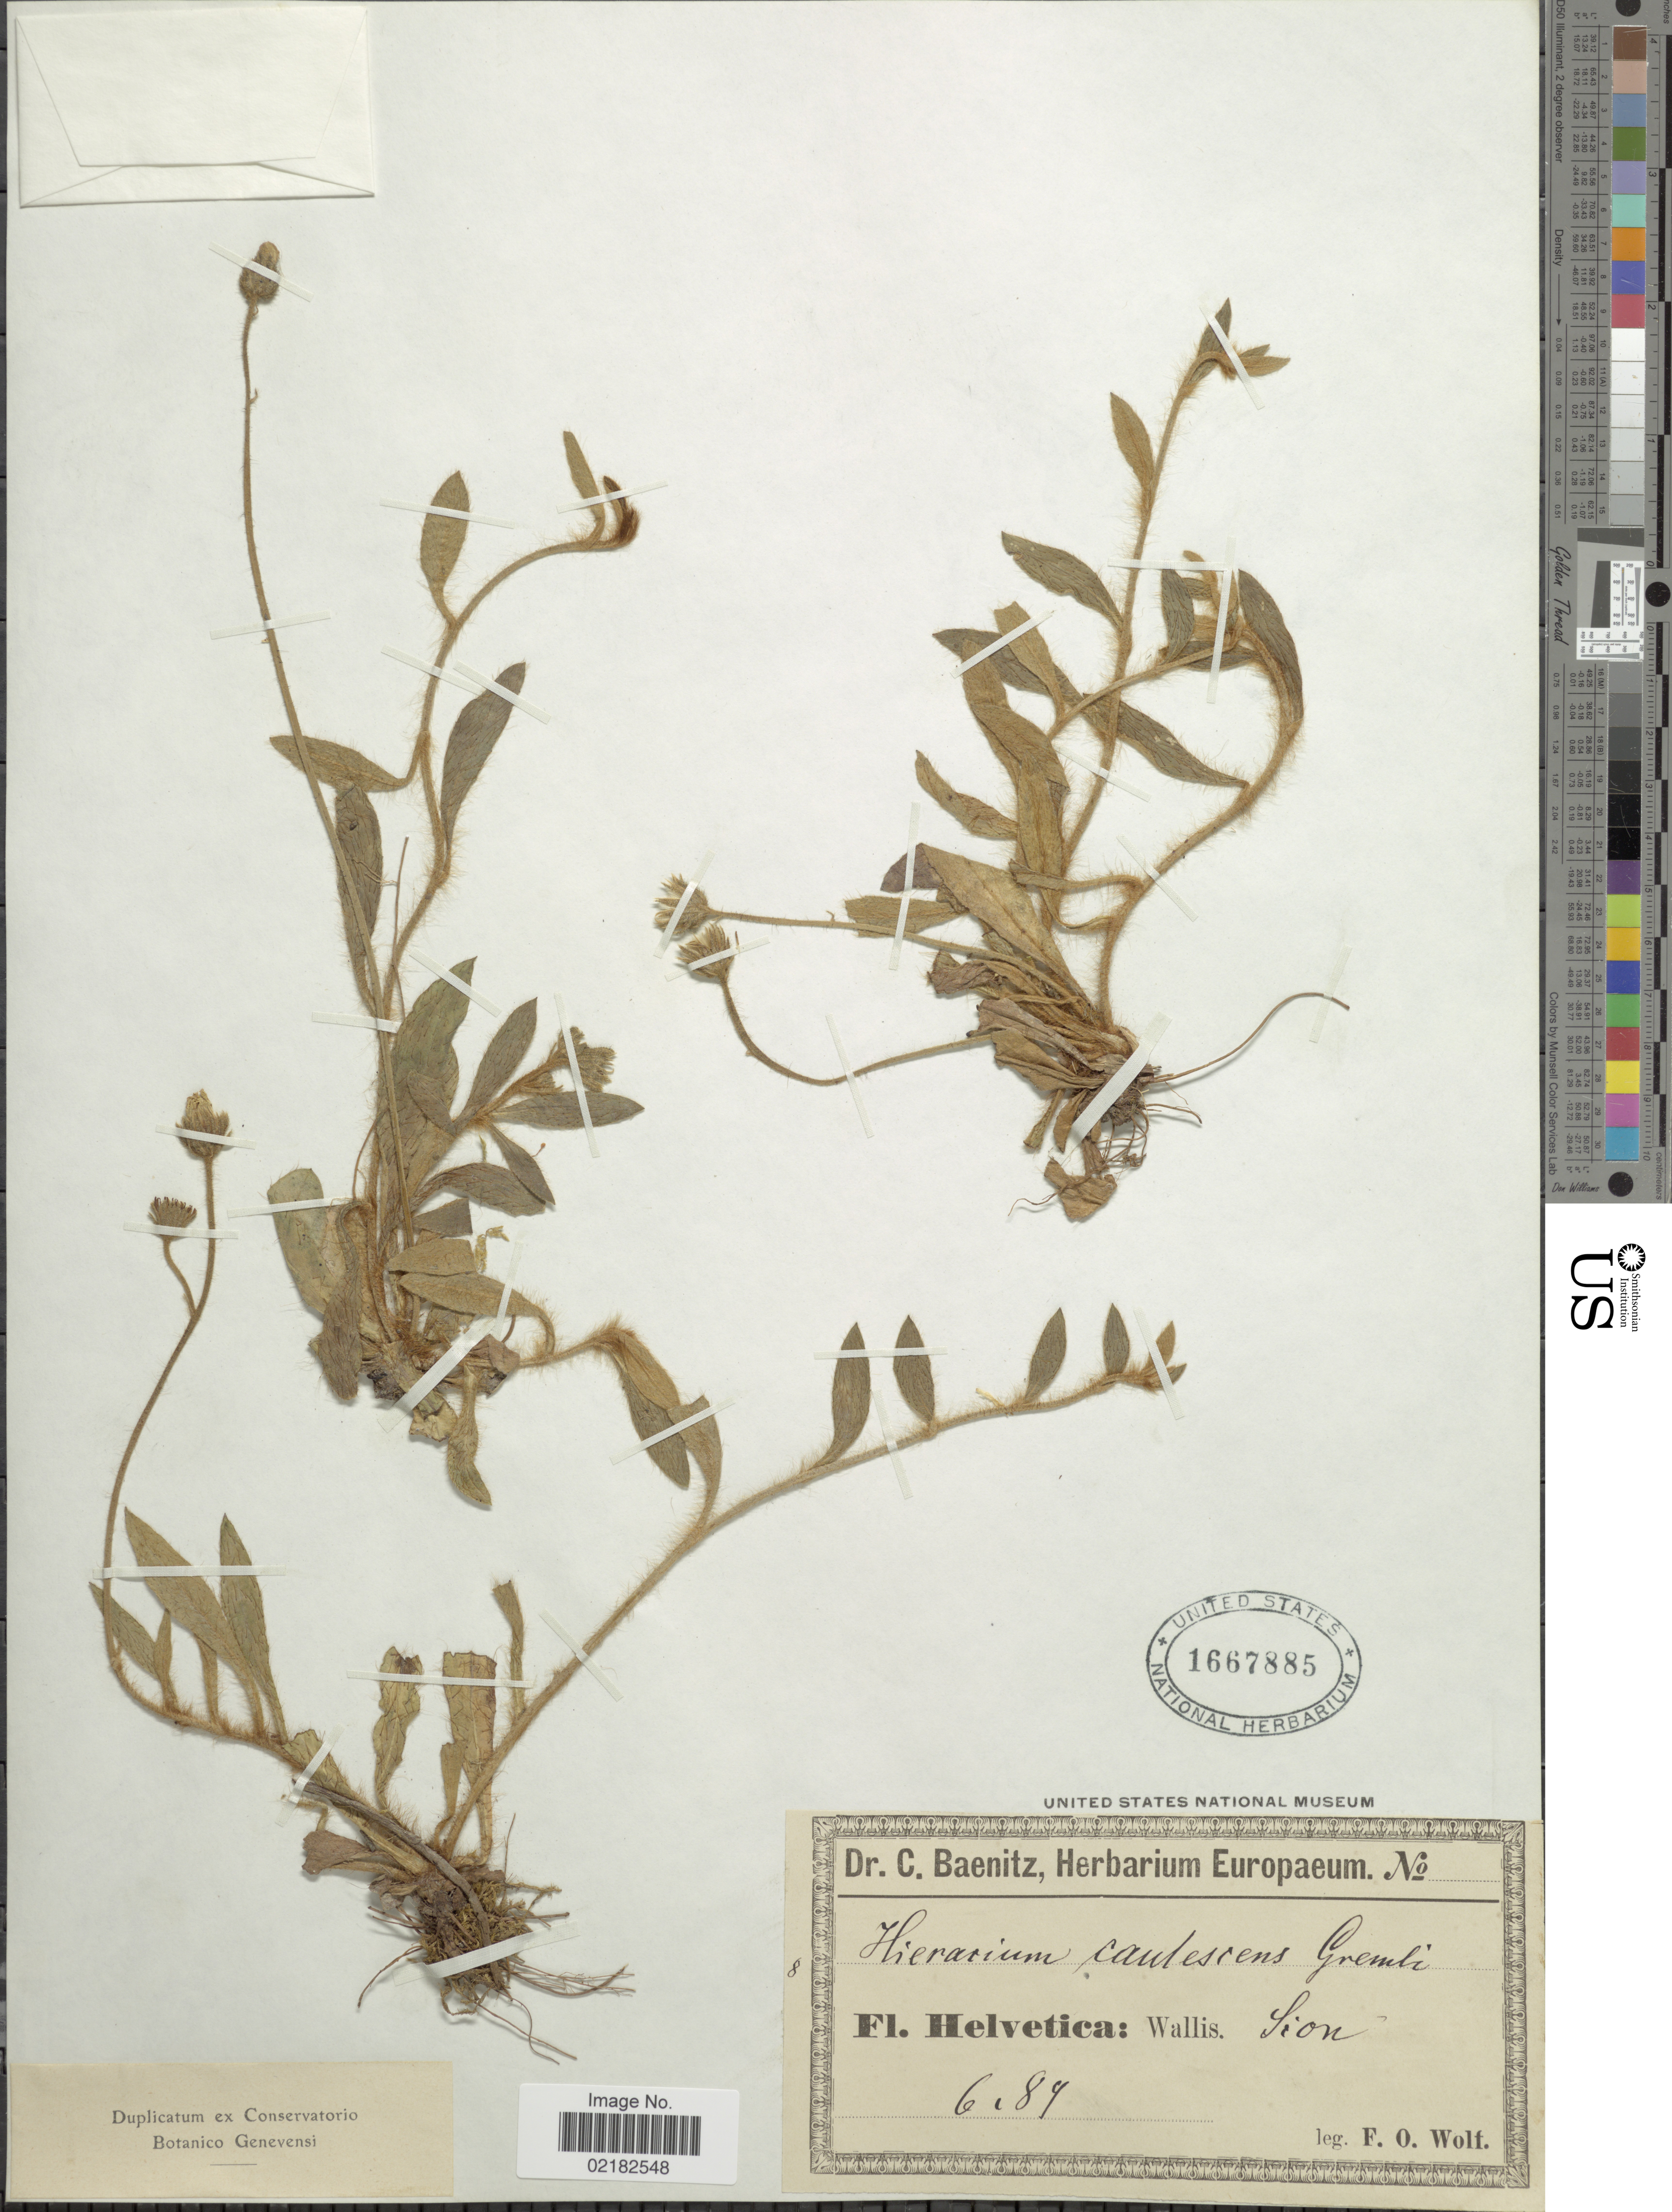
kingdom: Plantae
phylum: Tracheophyta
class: Magnoliopsida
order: Asterales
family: Asteraceae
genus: Hieracium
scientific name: Hieracium caulescens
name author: Gremli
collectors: F. Wolf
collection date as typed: Transcribed d/m/y: /6/89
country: Switzerland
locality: Helvetica, Wallis, Lion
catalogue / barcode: US 1667885